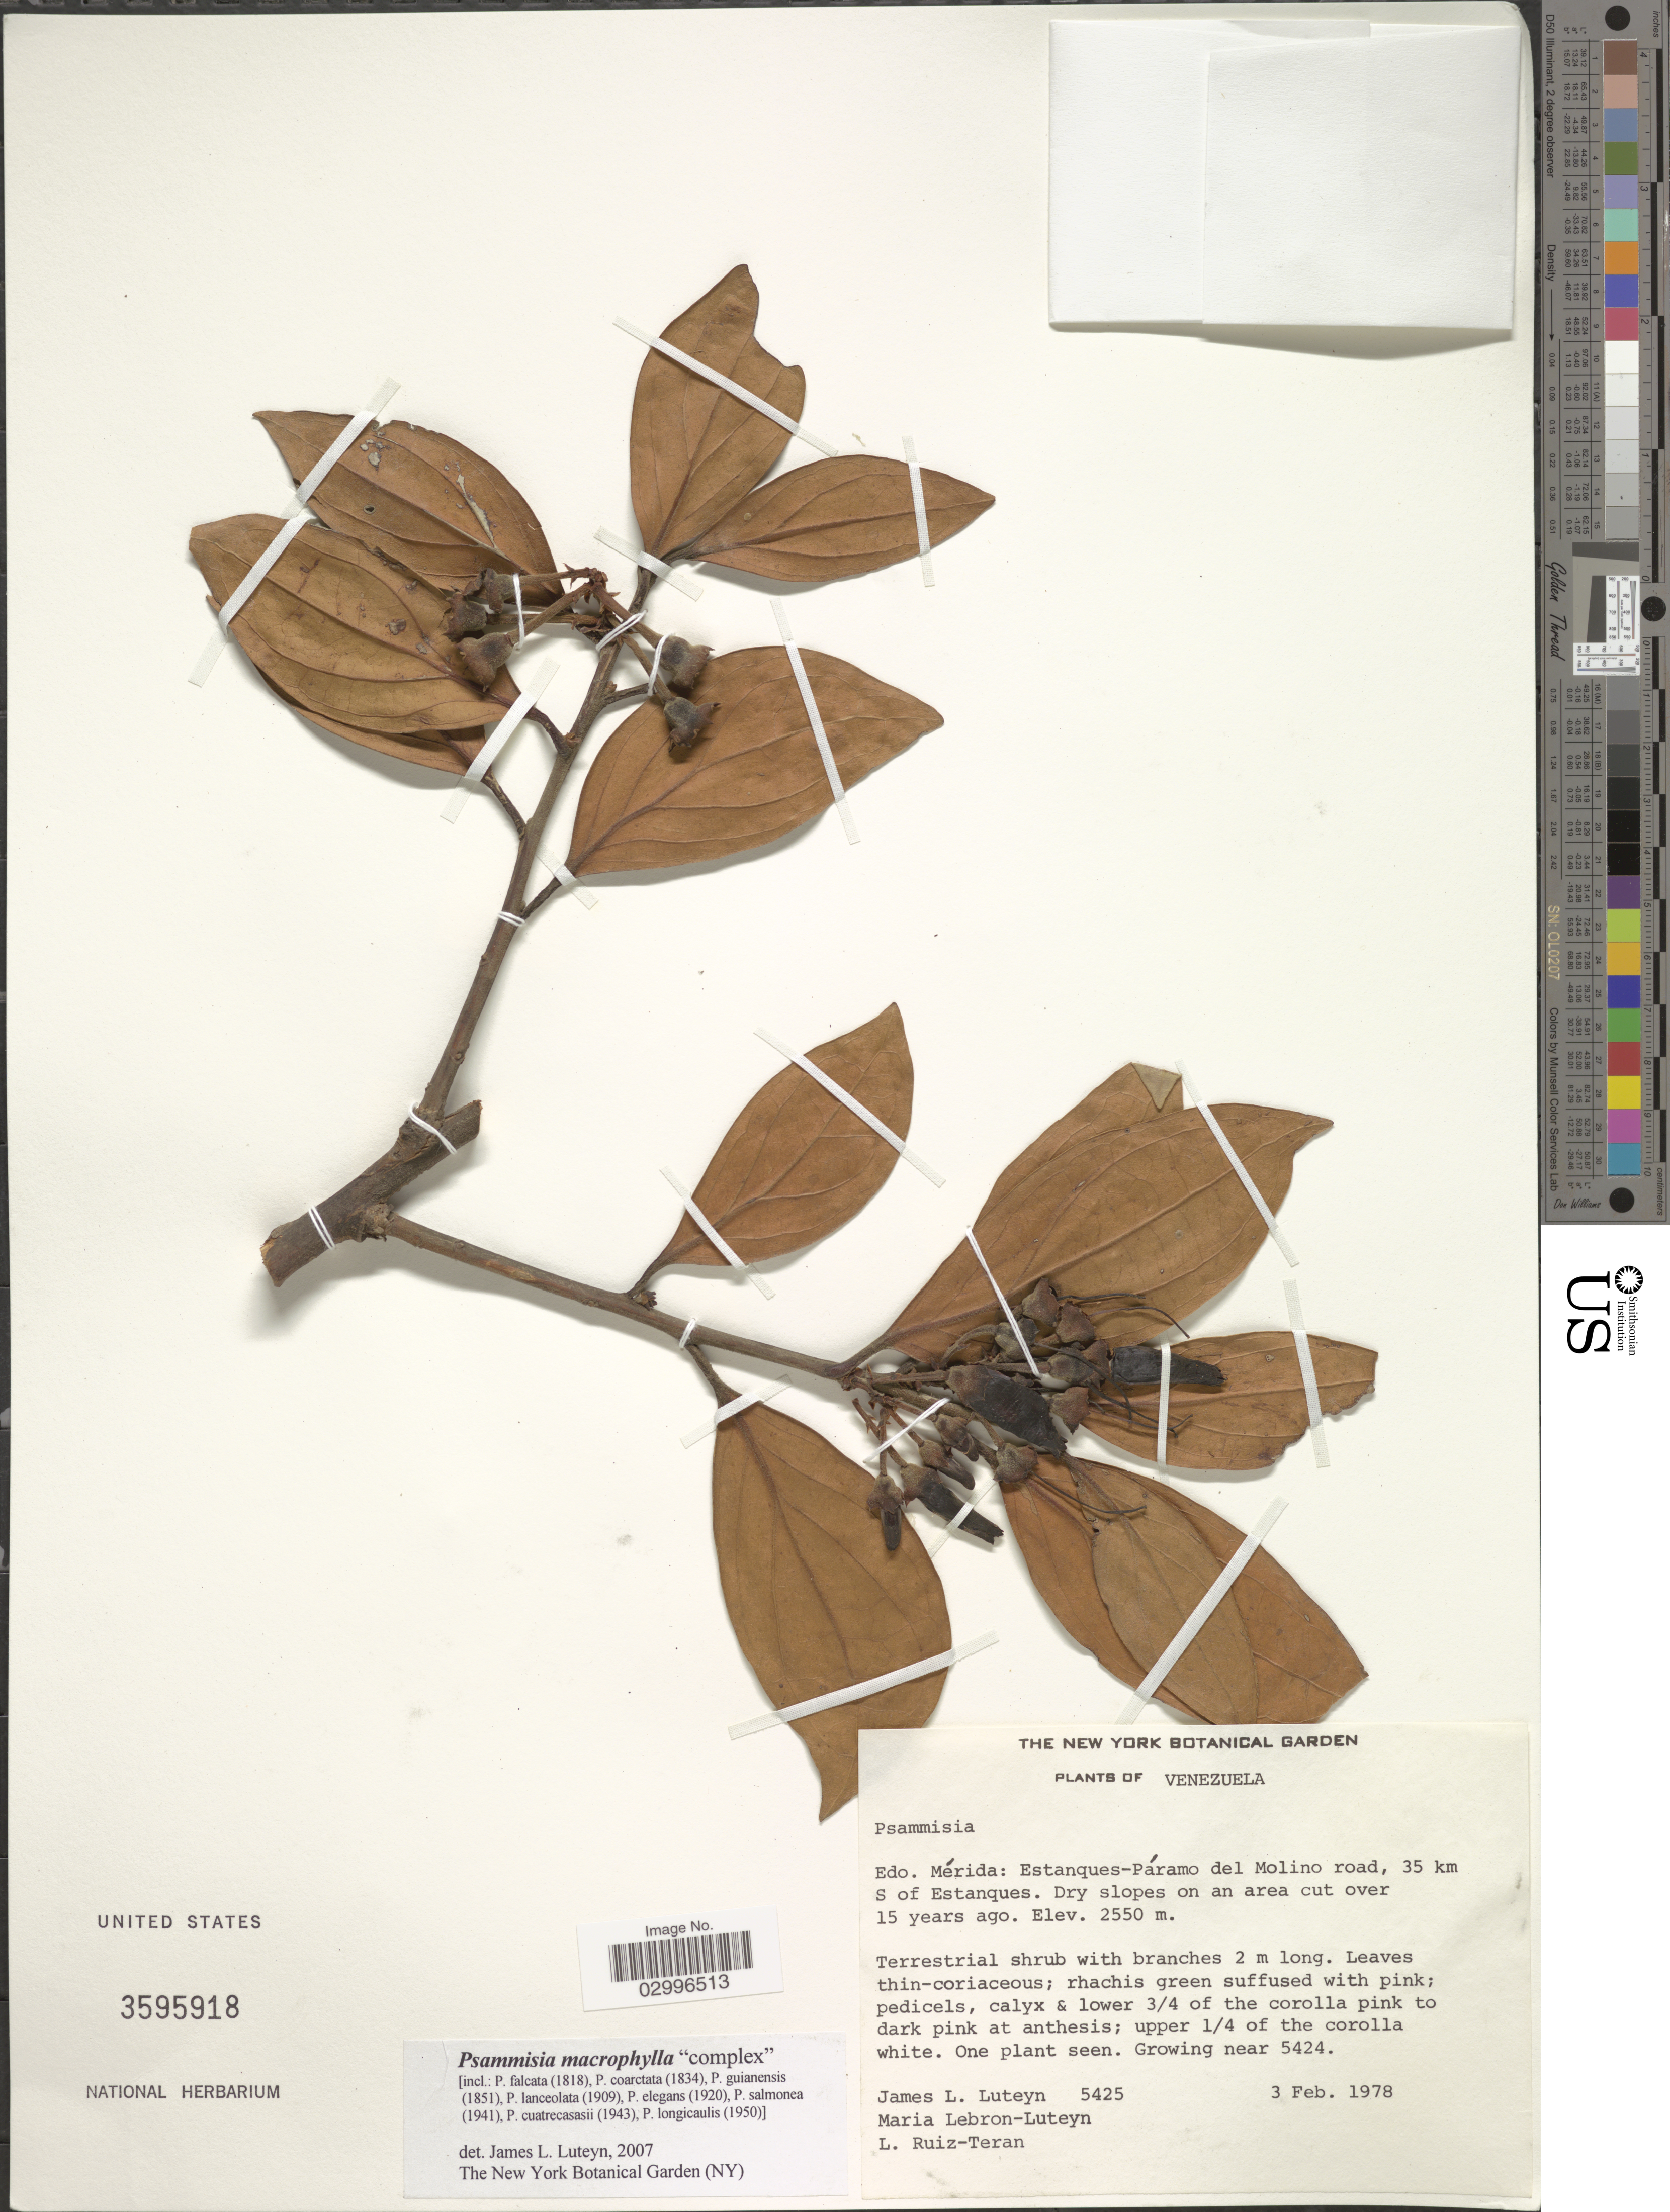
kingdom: Plantae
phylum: Tracheophyta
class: Magnoliopsida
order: Ericales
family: Ericaceae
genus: Psammisia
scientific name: Psammisia macrophylla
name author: (Kunth) Klotzsch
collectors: J. L. Luteyn, M. L. Lebrón-Luteyn & L. E. Ruíz-Terán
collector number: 5425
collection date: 1978-02-03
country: Venezuela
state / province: Mérida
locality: Estanques-Páramo del Molino road, 35 km S of Estanques.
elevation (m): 2550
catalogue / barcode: US 3595918